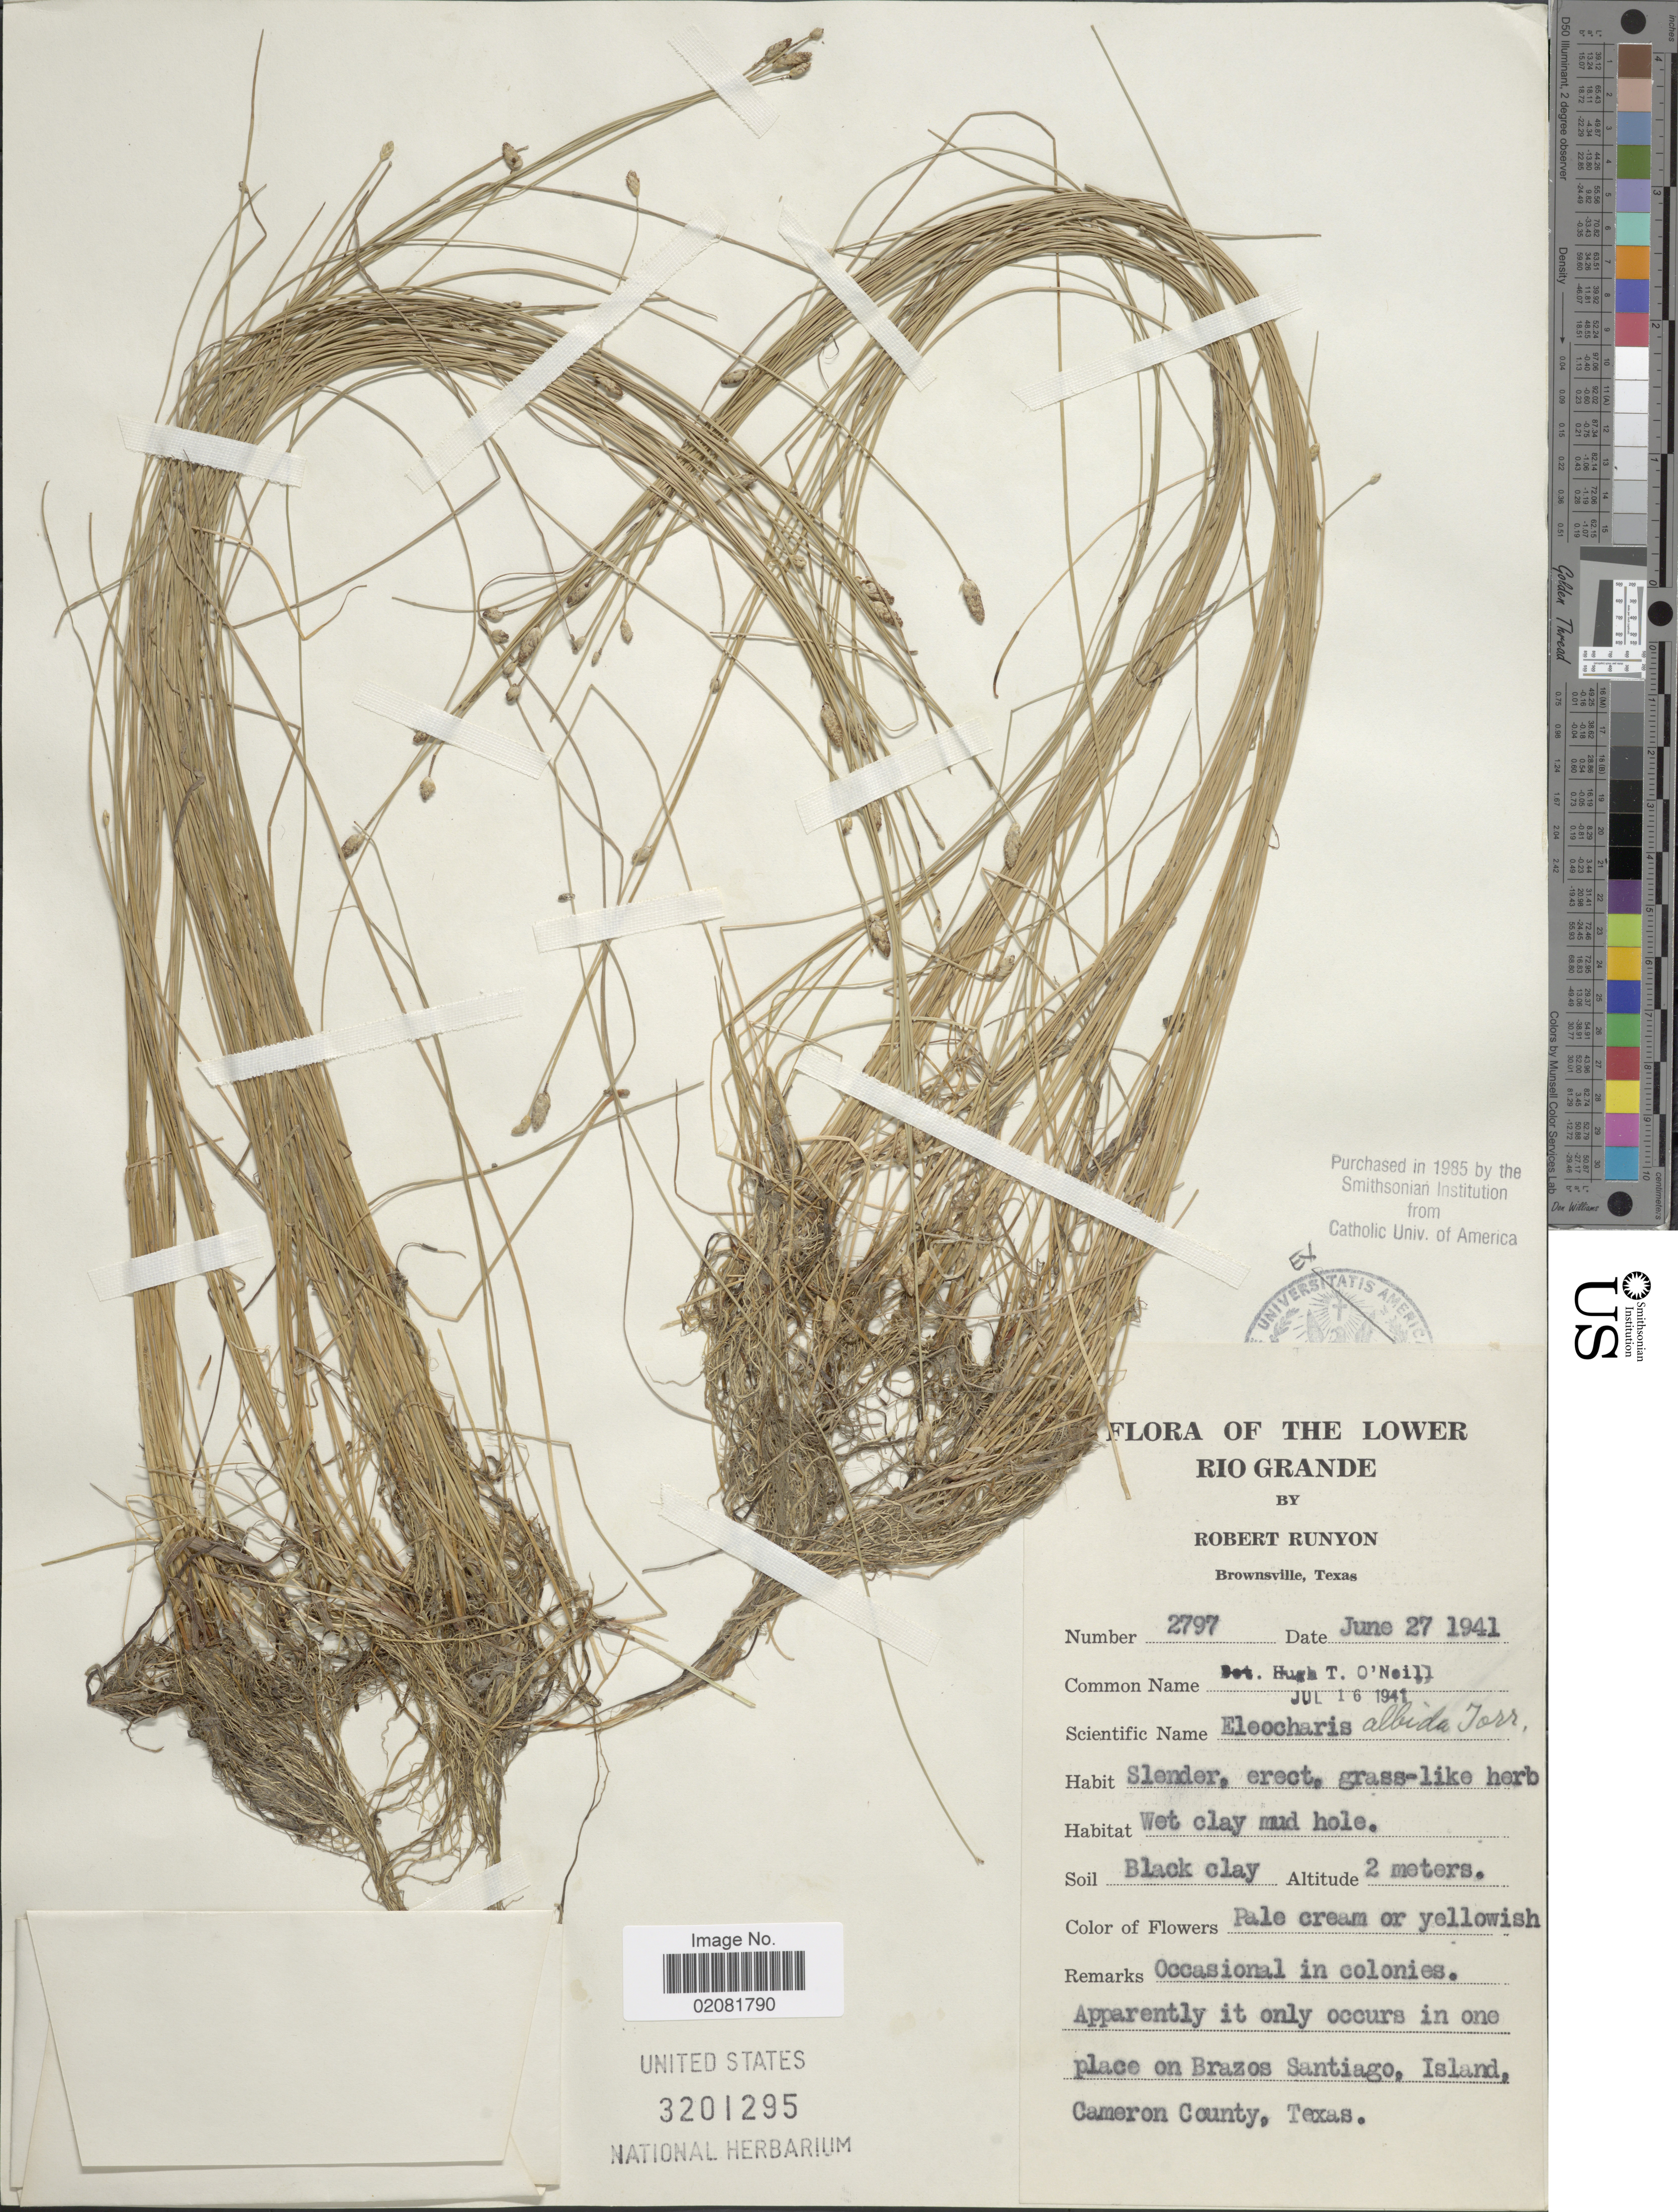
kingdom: Plantae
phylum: Tracheophyta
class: Liliopsida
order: Poales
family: Cyperaceae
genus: Eleocharis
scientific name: Eleocharis albida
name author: Torr.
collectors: R. Runyon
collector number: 2797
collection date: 1941-06-27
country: United States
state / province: Texas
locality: Lower Rio Grande. Brzos Santiago, Island Cameron County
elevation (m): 2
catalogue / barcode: US 3201295